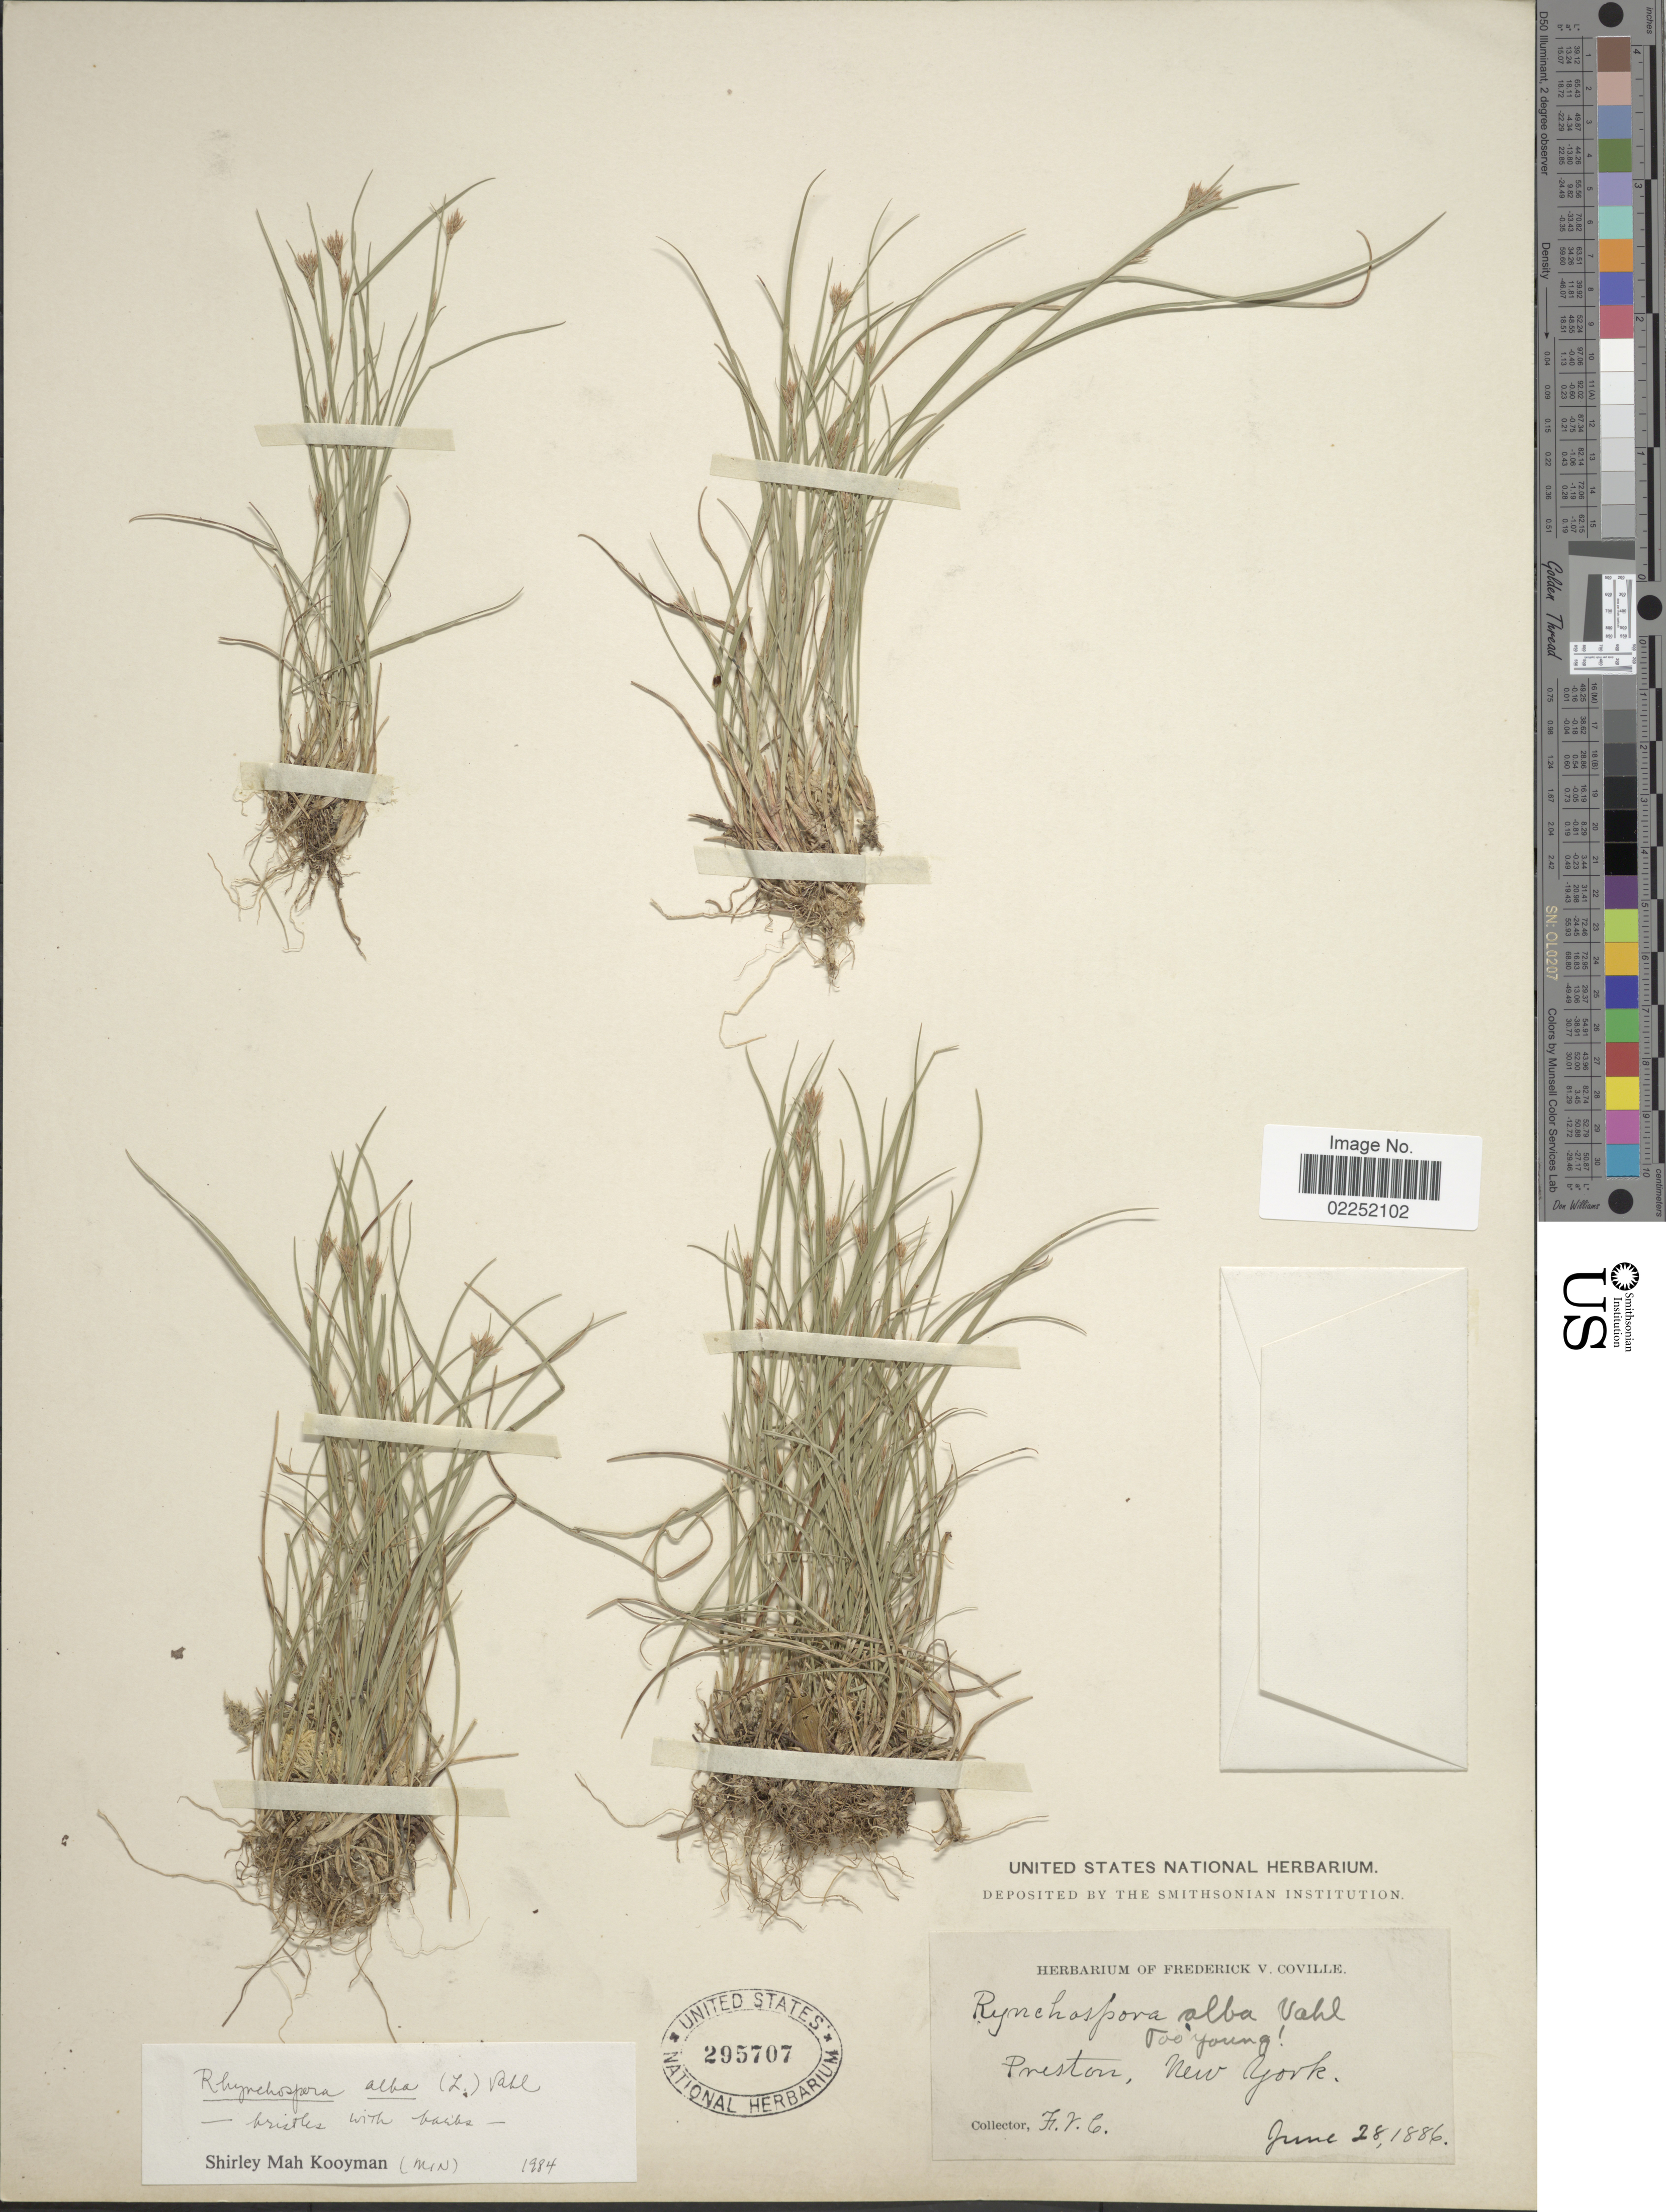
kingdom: Plantae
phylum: Tracheophyta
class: Liliopsida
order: Poales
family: Cyperaceae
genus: Rhynchospora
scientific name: Rhynchospora alba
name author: (L.) Vahl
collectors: F. V. Coville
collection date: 1886-06-28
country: United States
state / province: New York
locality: Preston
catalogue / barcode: US 295707